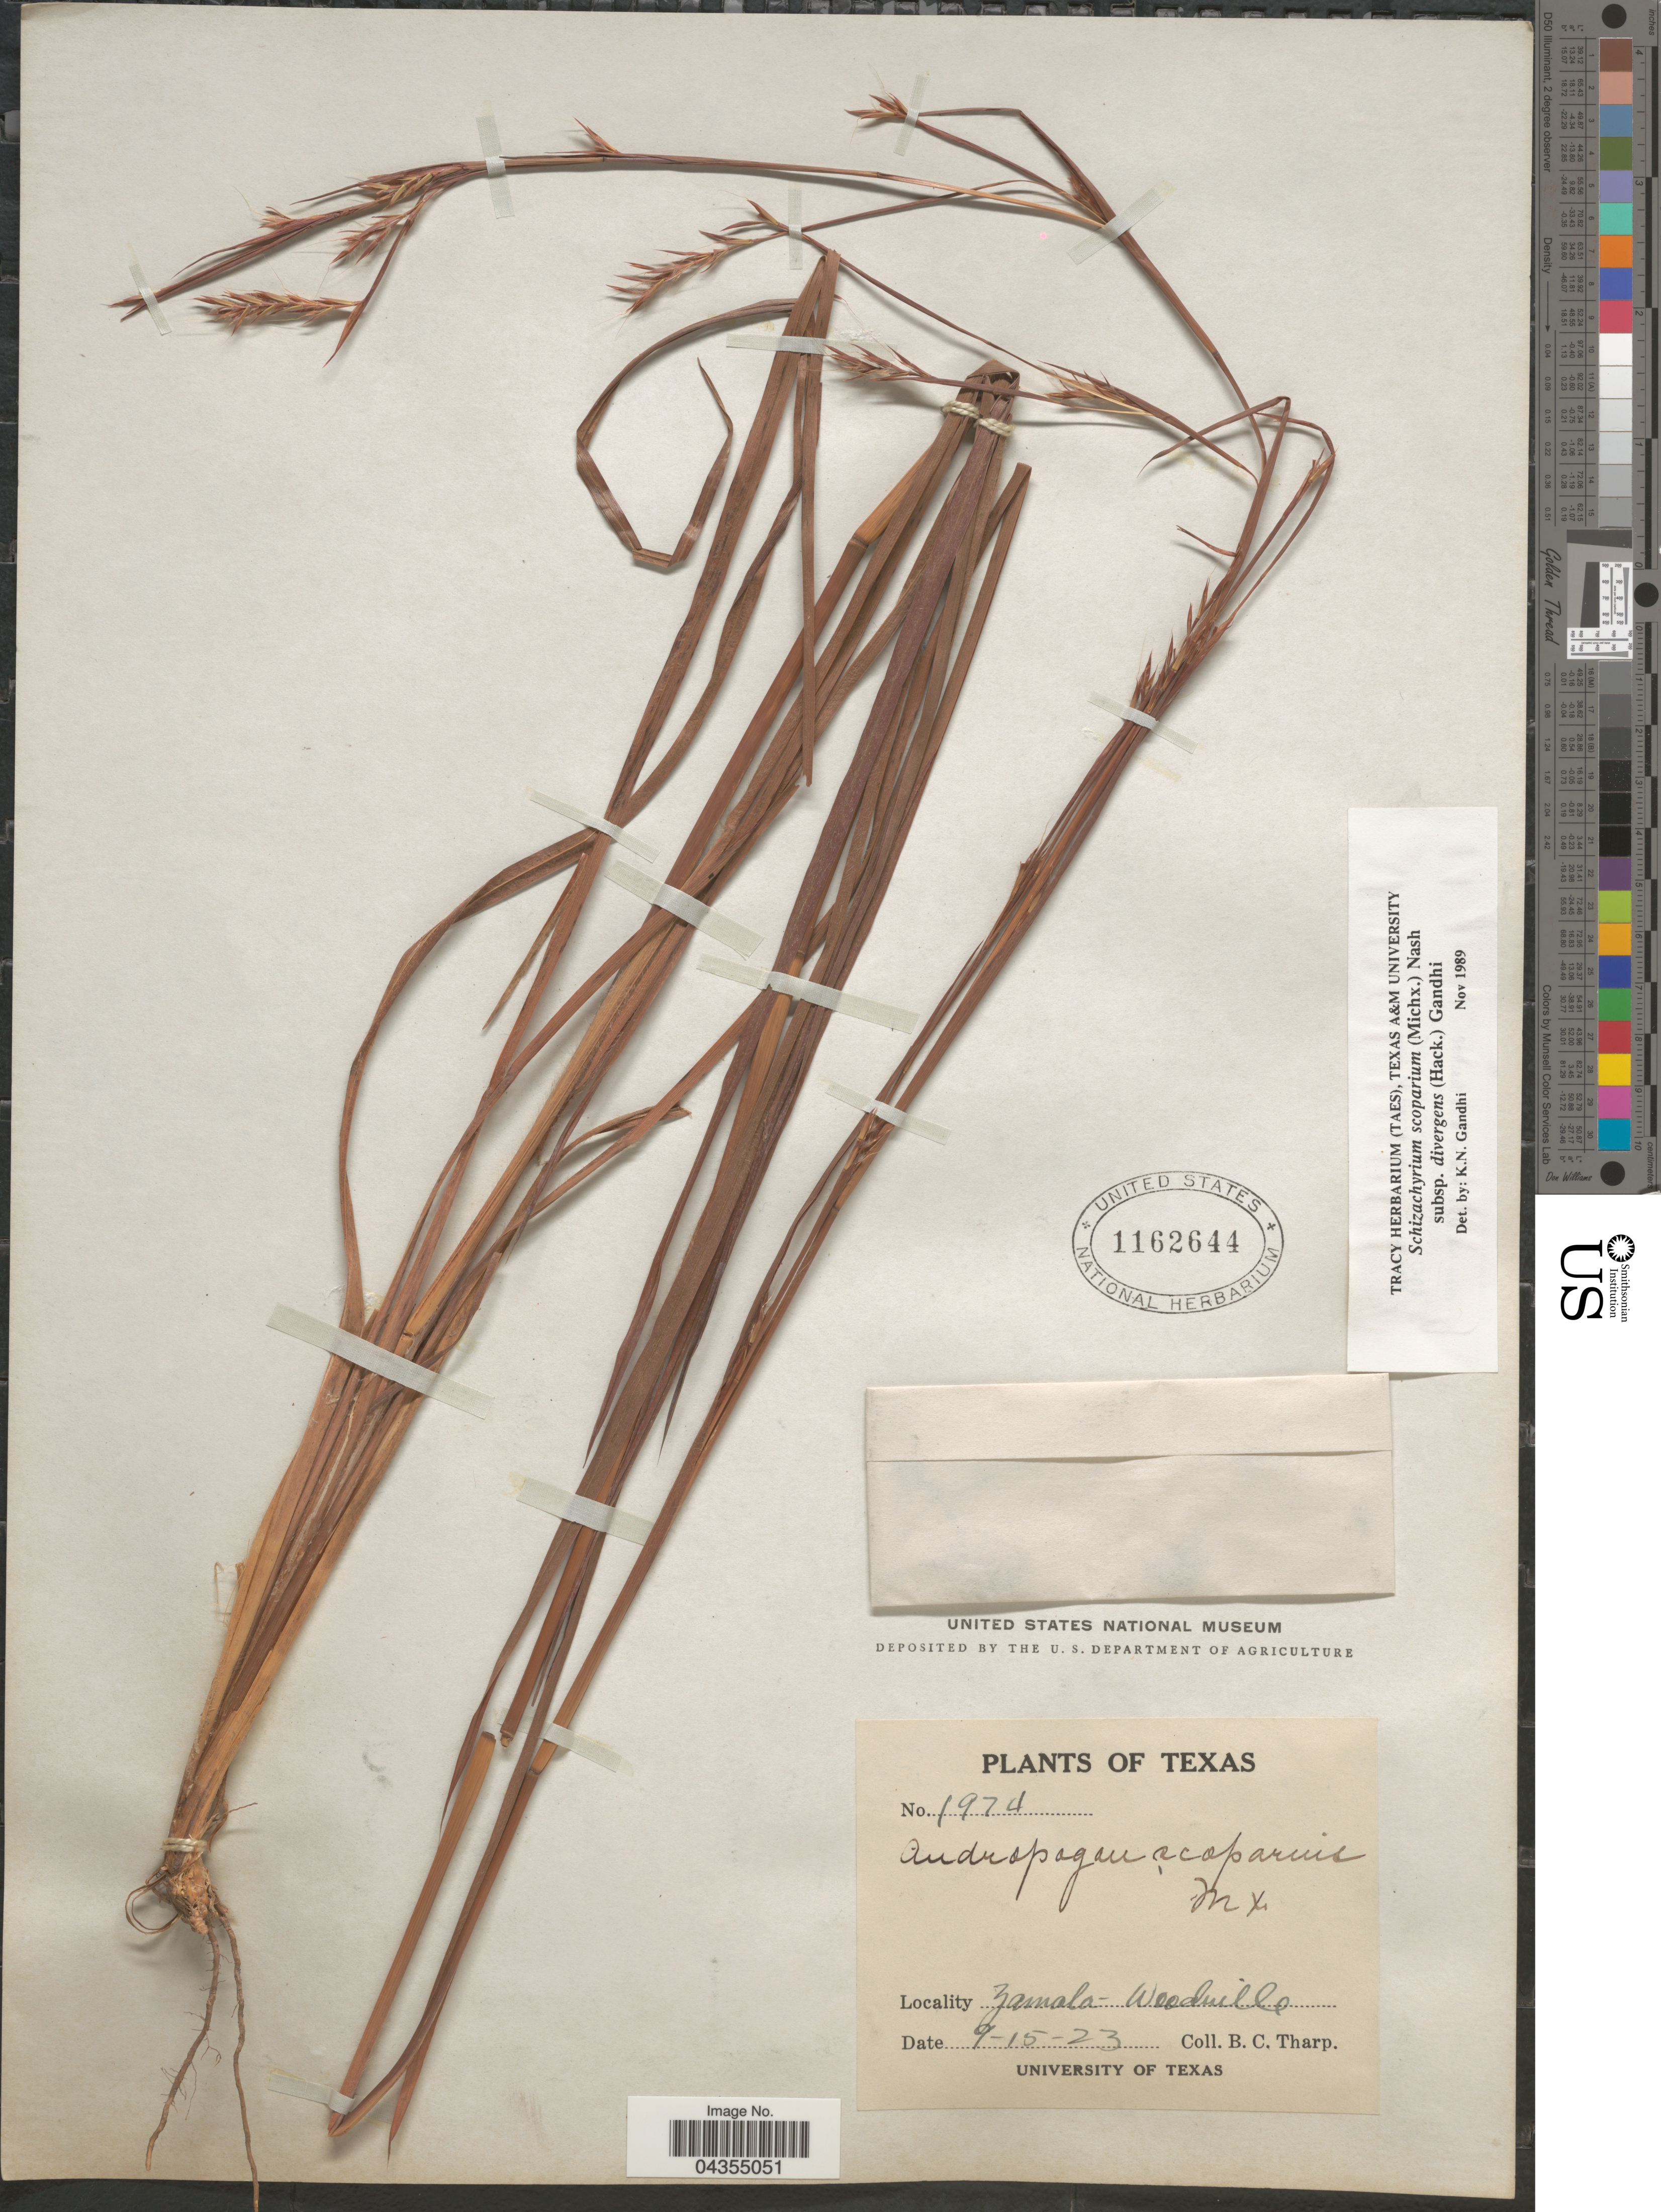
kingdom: Plantae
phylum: Tracheophyta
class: Liliopsida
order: Poales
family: Poaceae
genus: Schizachyrium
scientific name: Schizachyrium scoparium var. divergens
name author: (Hack.) Gould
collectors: B. C. Tharp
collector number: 1974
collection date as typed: Transcribed d/m/y: 15/9/23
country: United States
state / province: Texas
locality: Zamala-Woodville.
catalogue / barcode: US 1162644